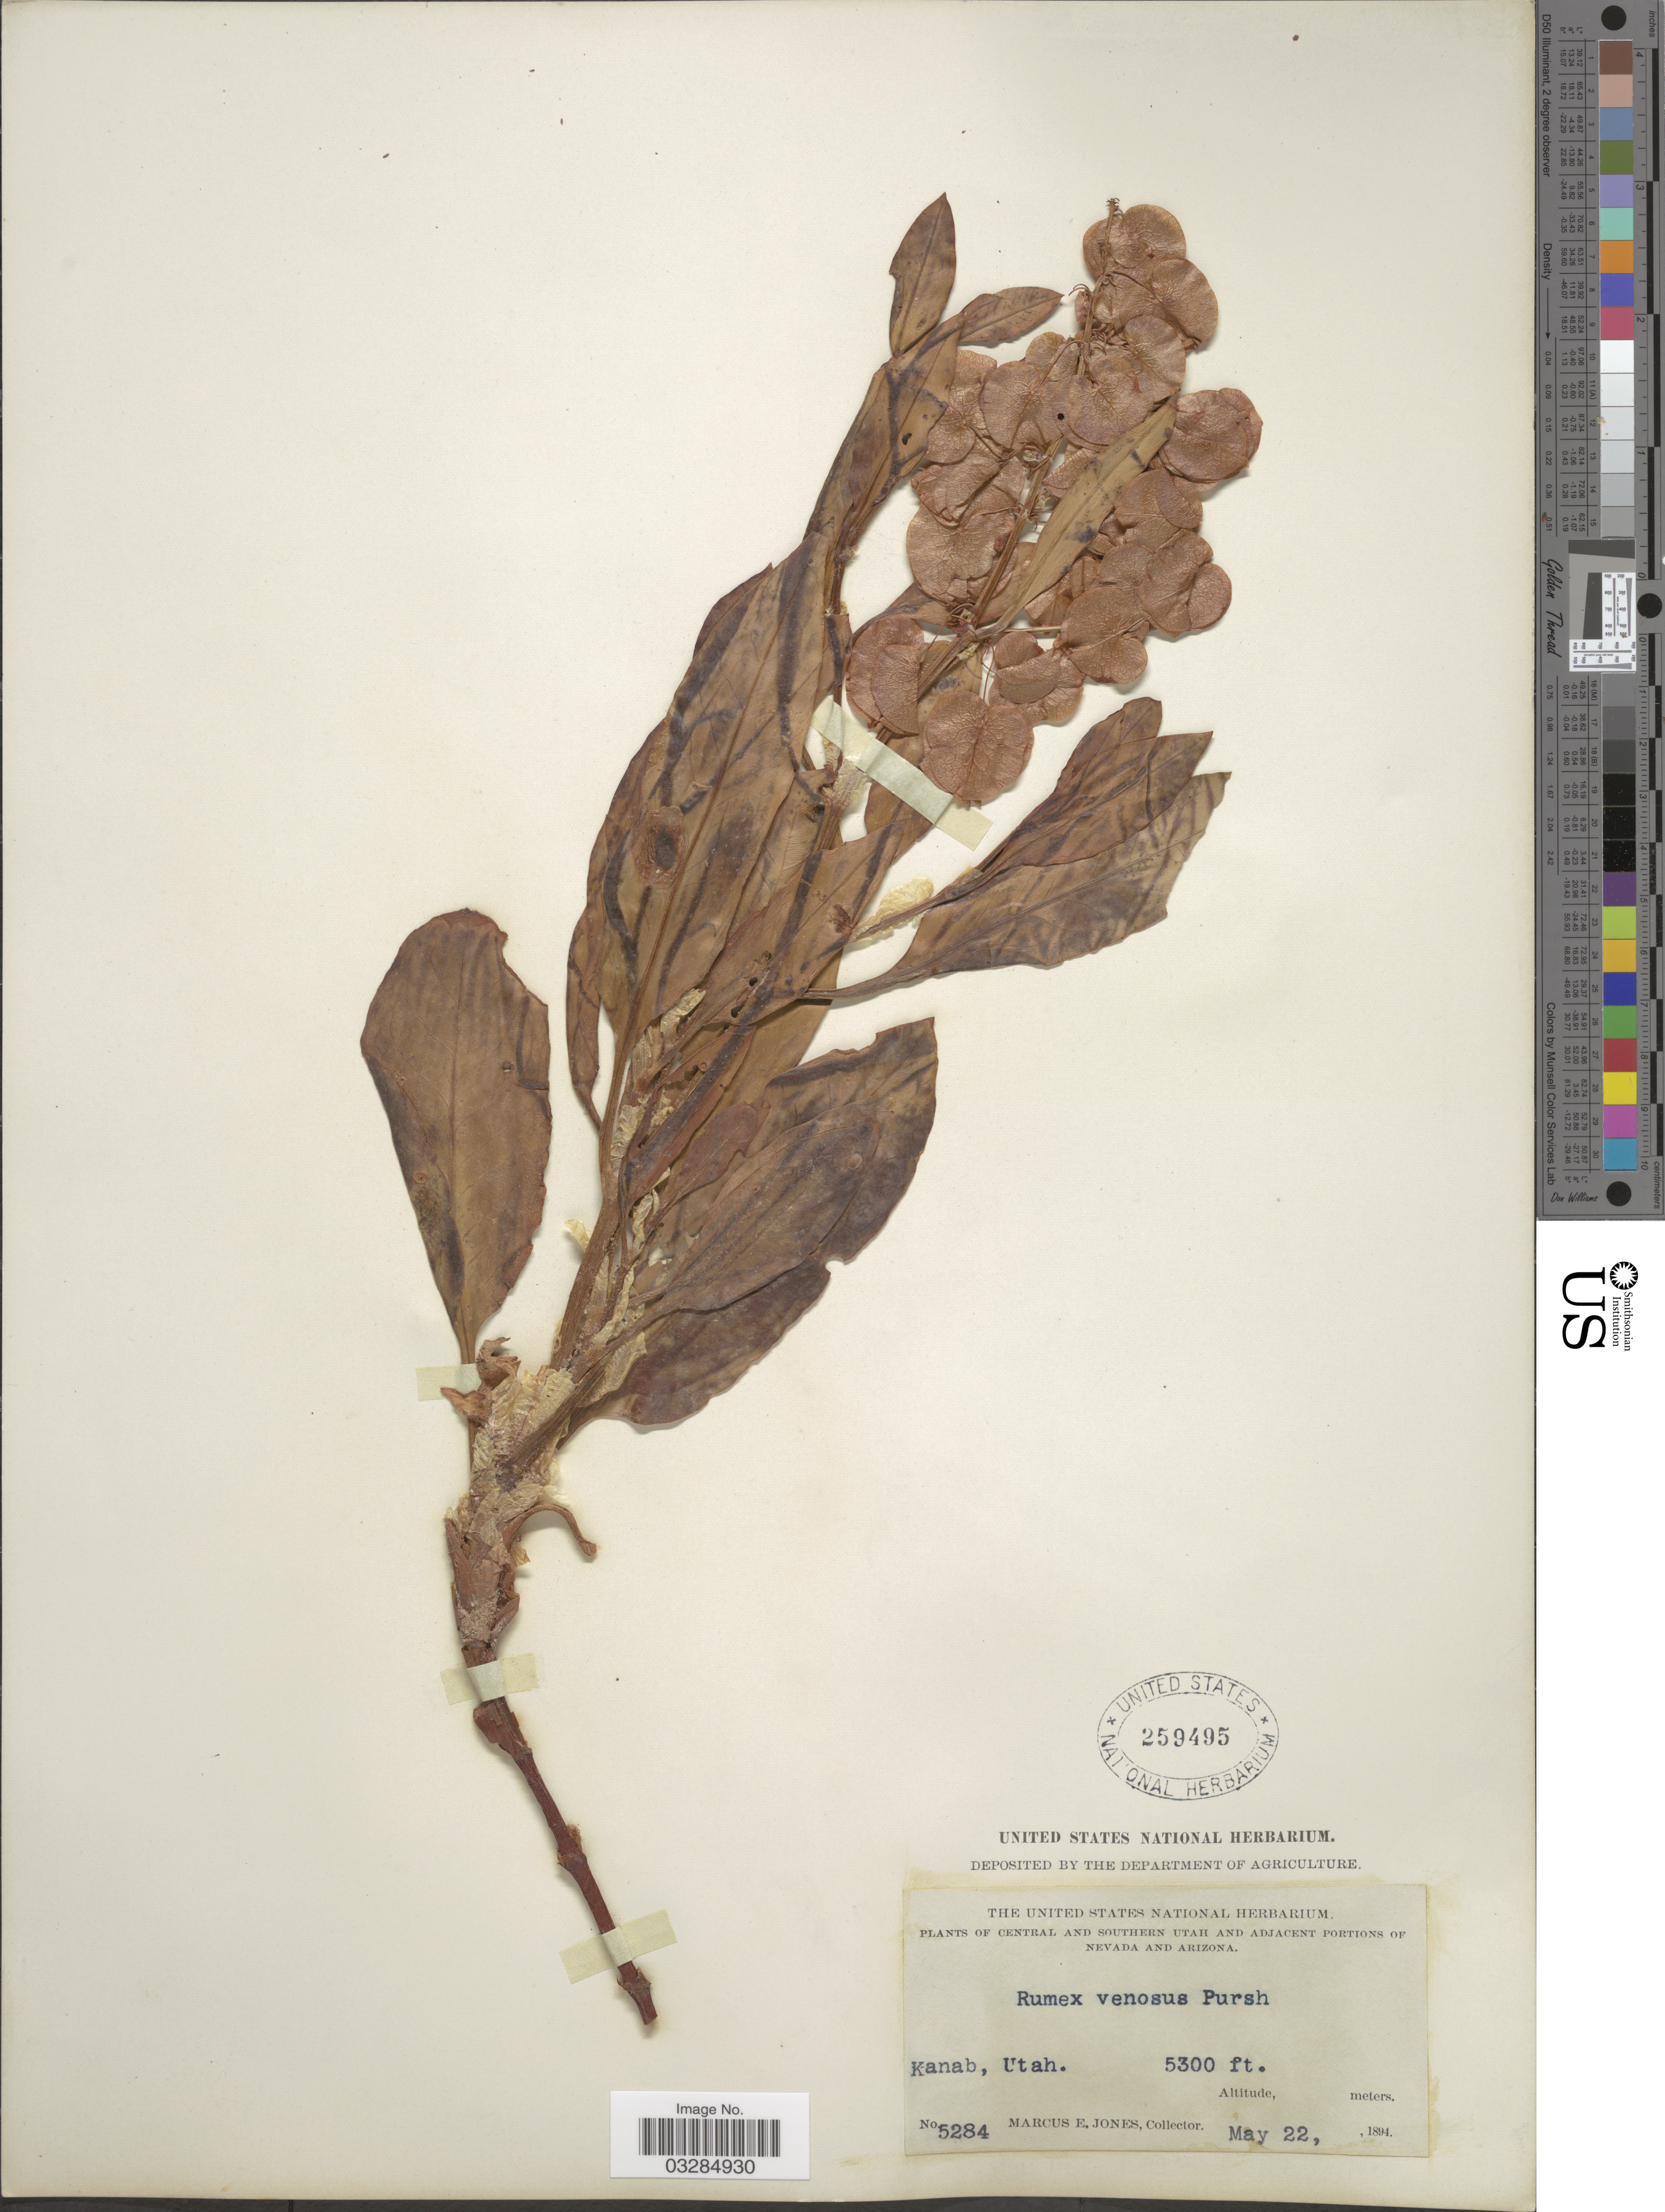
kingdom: Plantae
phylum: Tracheophyta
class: Magnoliopsida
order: Caryophyllales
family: Polygonaceae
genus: Rumex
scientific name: Rumex venosus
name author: Pursh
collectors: M. E. Jones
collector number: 5284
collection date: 1894-05-22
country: United States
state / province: Utah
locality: Central and Southern Utah. Kanab.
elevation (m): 1615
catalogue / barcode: US 259495